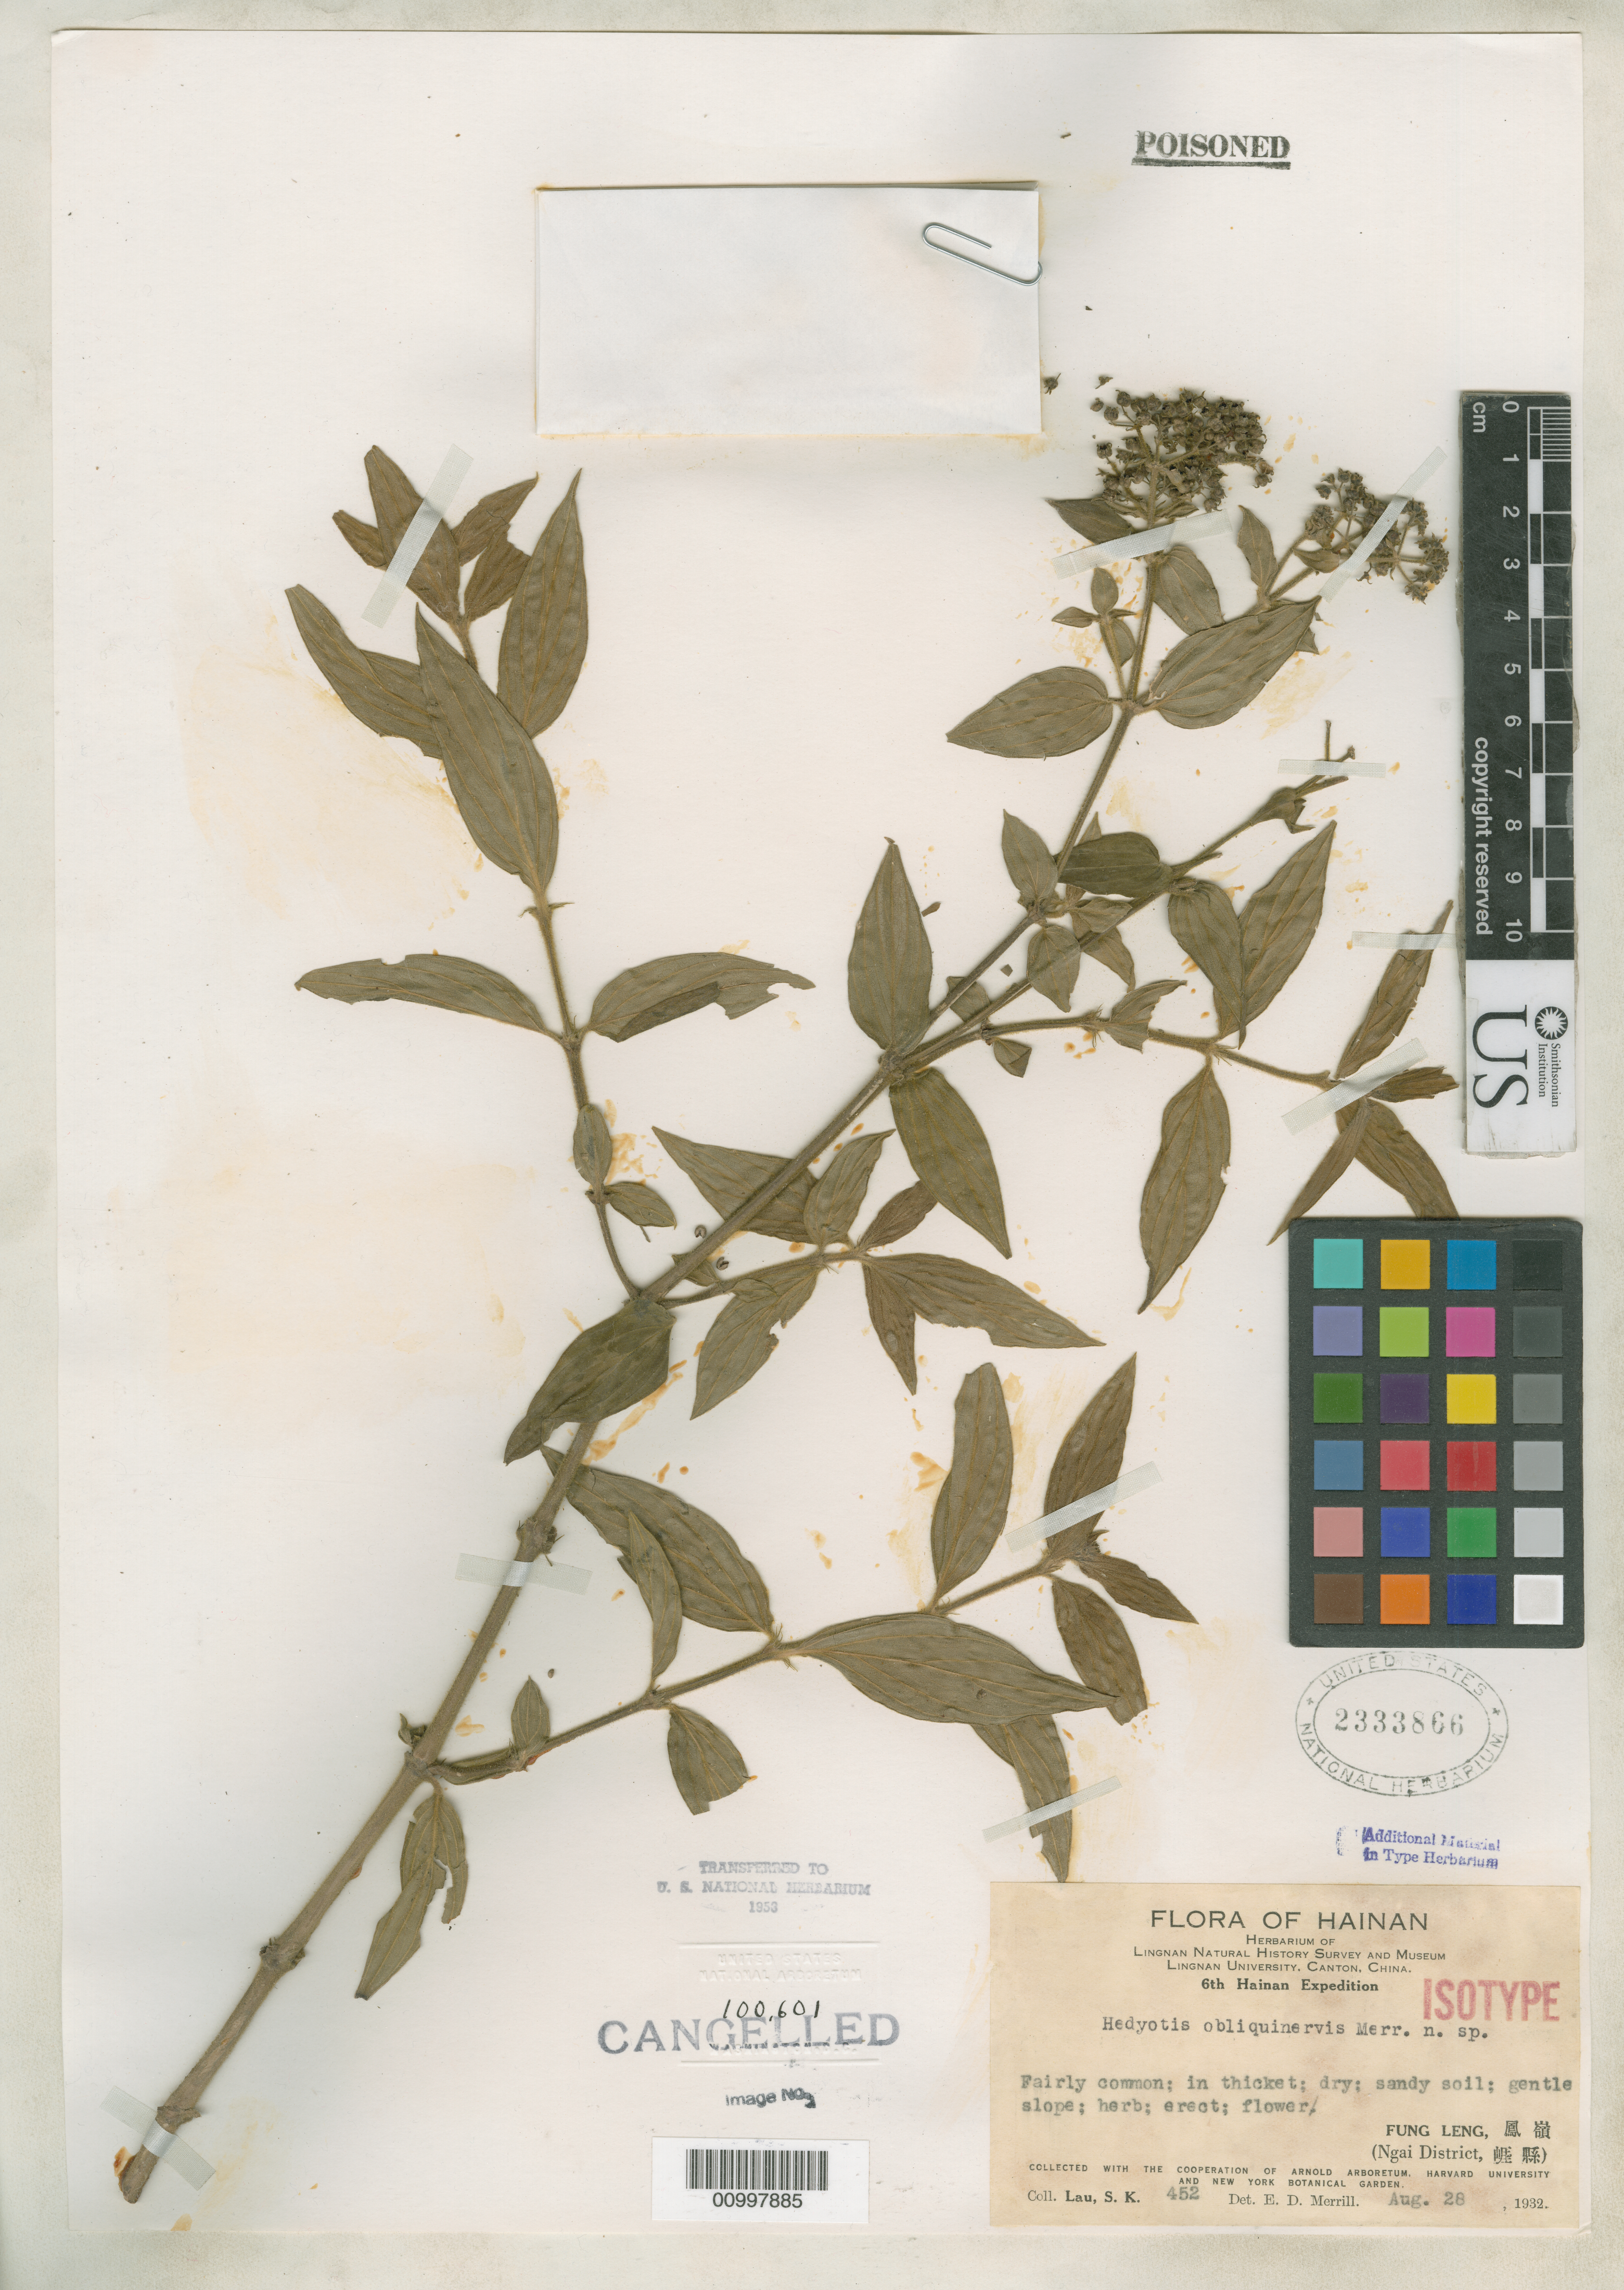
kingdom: Plantae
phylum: Tracheophyta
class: Magnoliopsida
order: Gentianales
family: Rubiaceae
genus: Hedyotis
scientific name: Hedyotis obliquinervis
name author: Merr.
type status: Isotype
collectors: S. K. Lau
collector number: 452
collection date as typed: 28 Aug 1932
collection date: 1932-08-28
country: China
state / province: Guangdong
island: Hainan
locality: Fung LengNgai District.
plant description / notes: Specimen ex U.S. National Arboretum, transferred to U.S. National Herbarium, 1953.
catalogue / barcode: US 2333866